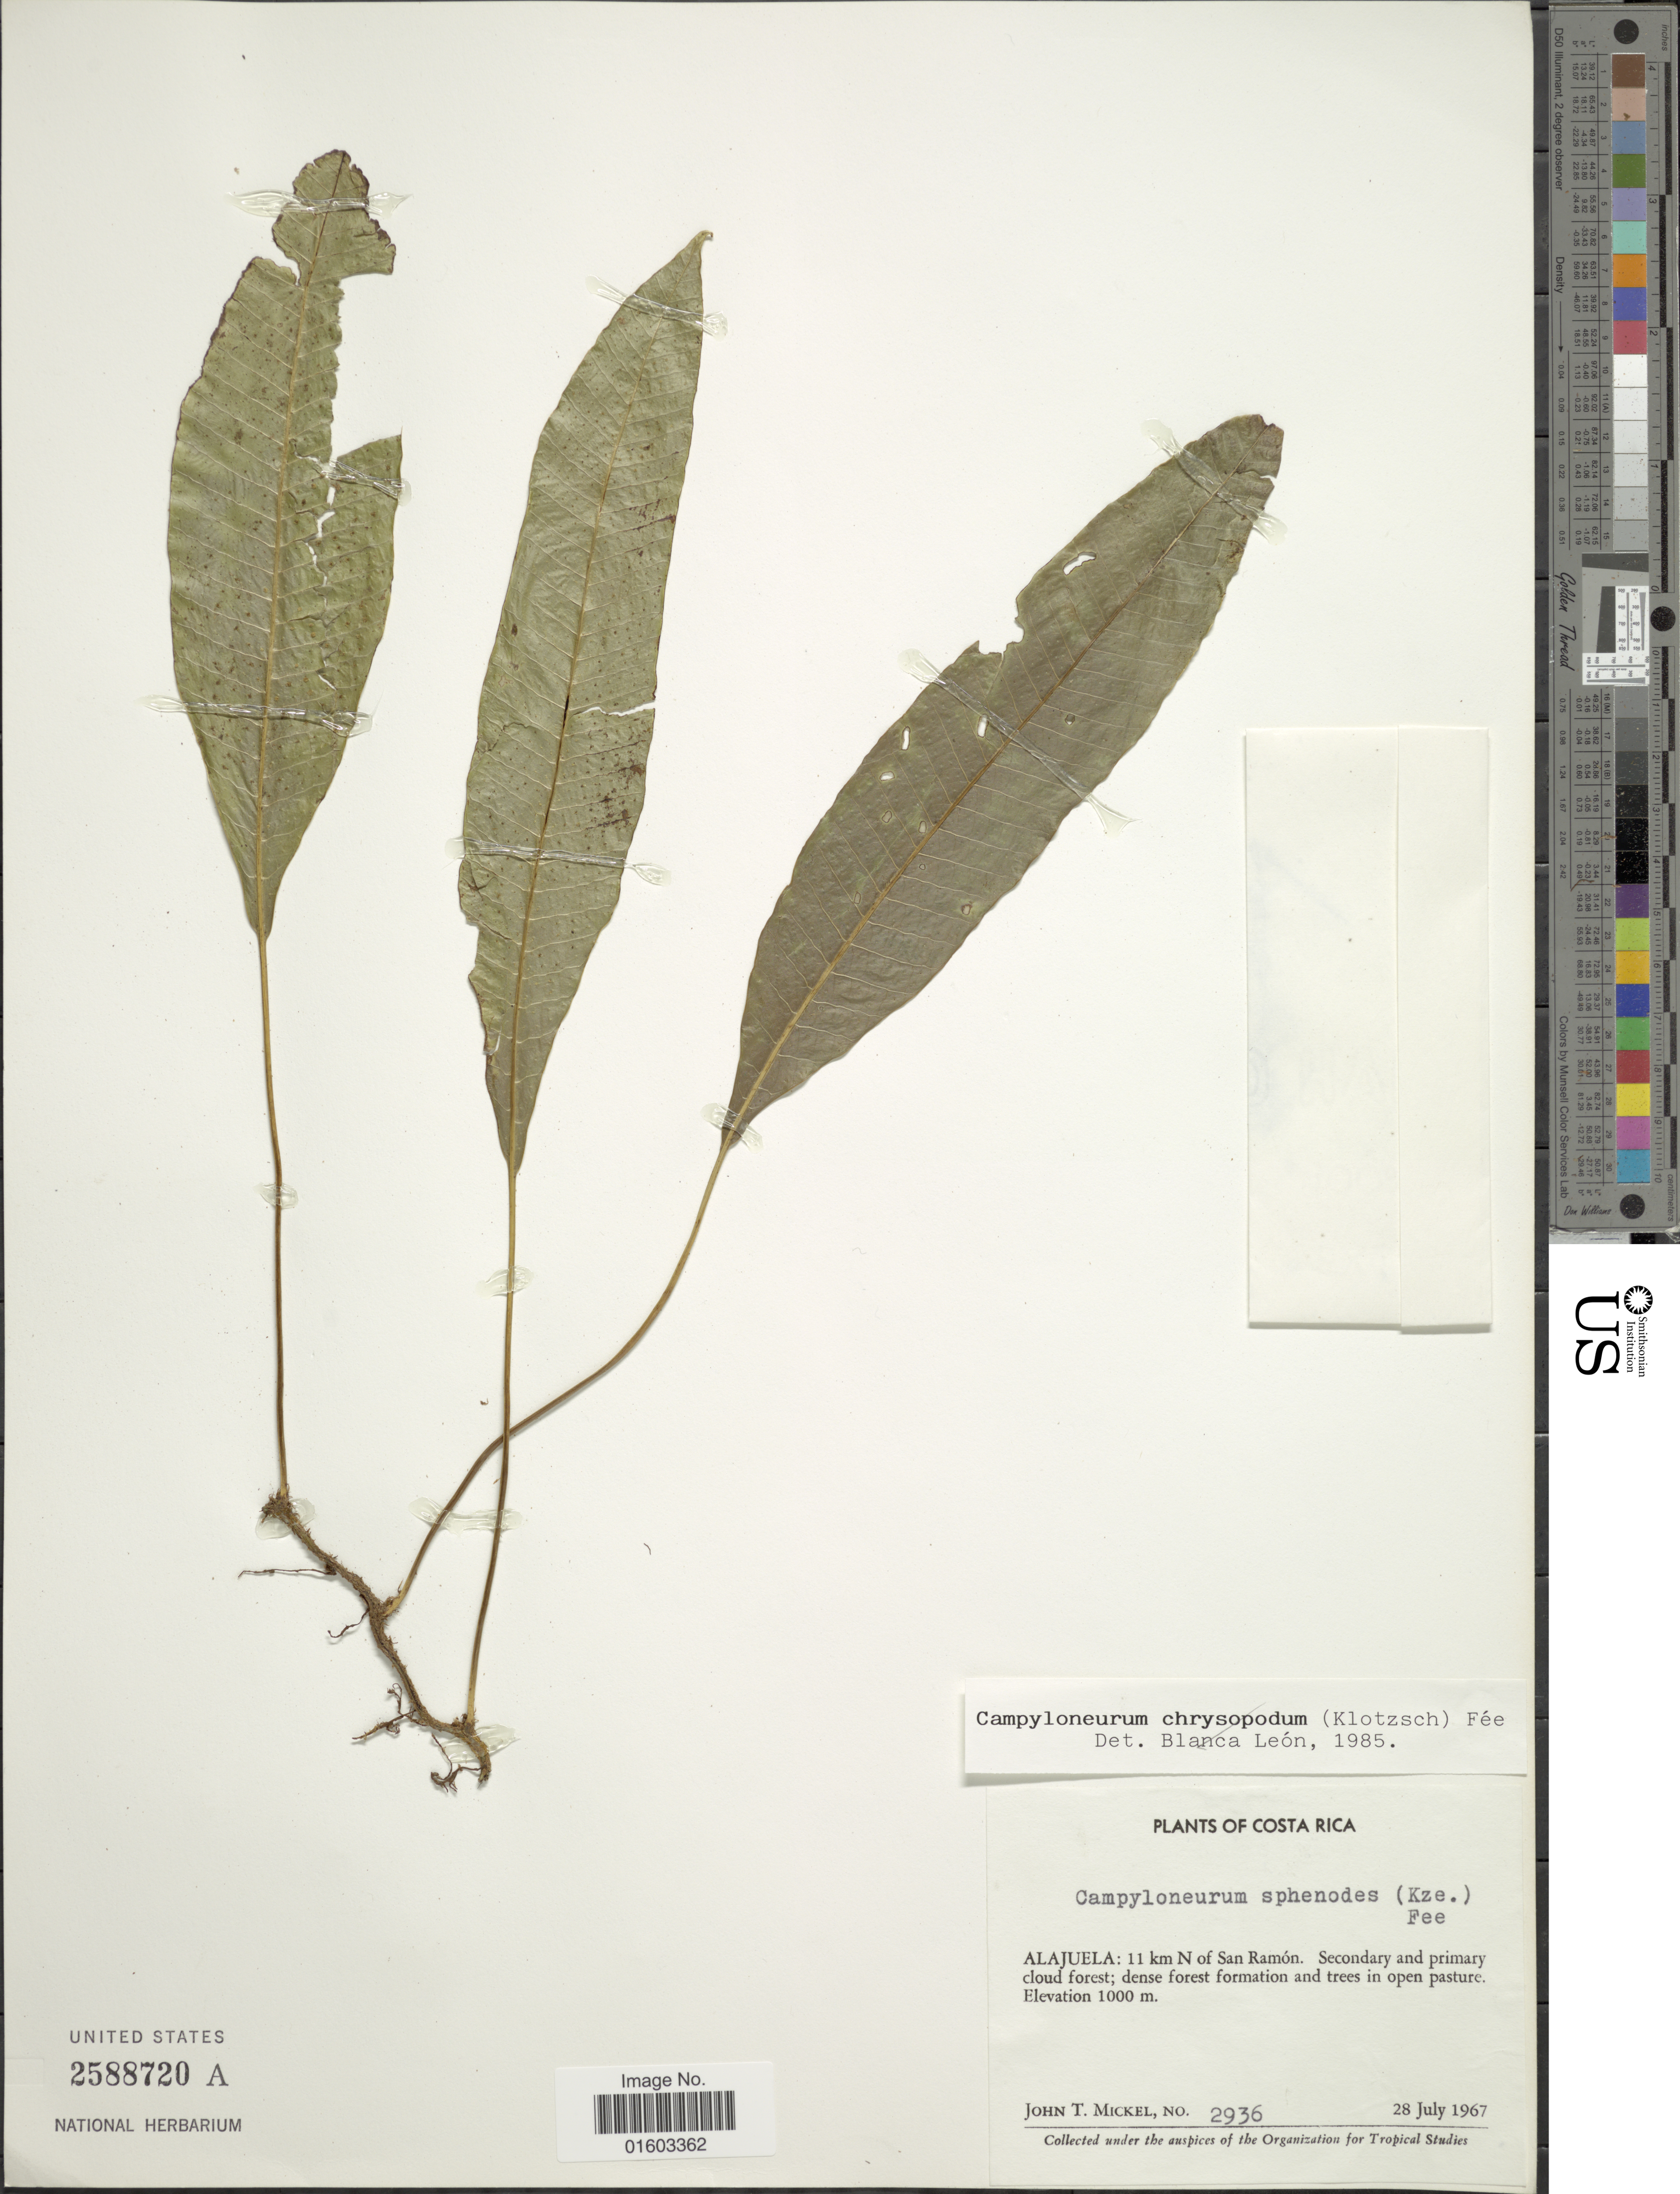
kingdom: Plantae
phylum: Tracheophyta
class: Polypodiopsida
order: Polypodiales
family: Polypodiaceae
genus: Campyloneurum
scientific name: Campyloneurum wercklei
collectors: J. T. Mickel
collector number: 2936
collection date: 1967-07-28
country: Costa Rica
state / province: Alajuela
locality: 11 km N of San Ramon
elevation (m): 1000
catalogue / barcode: US 2588720A